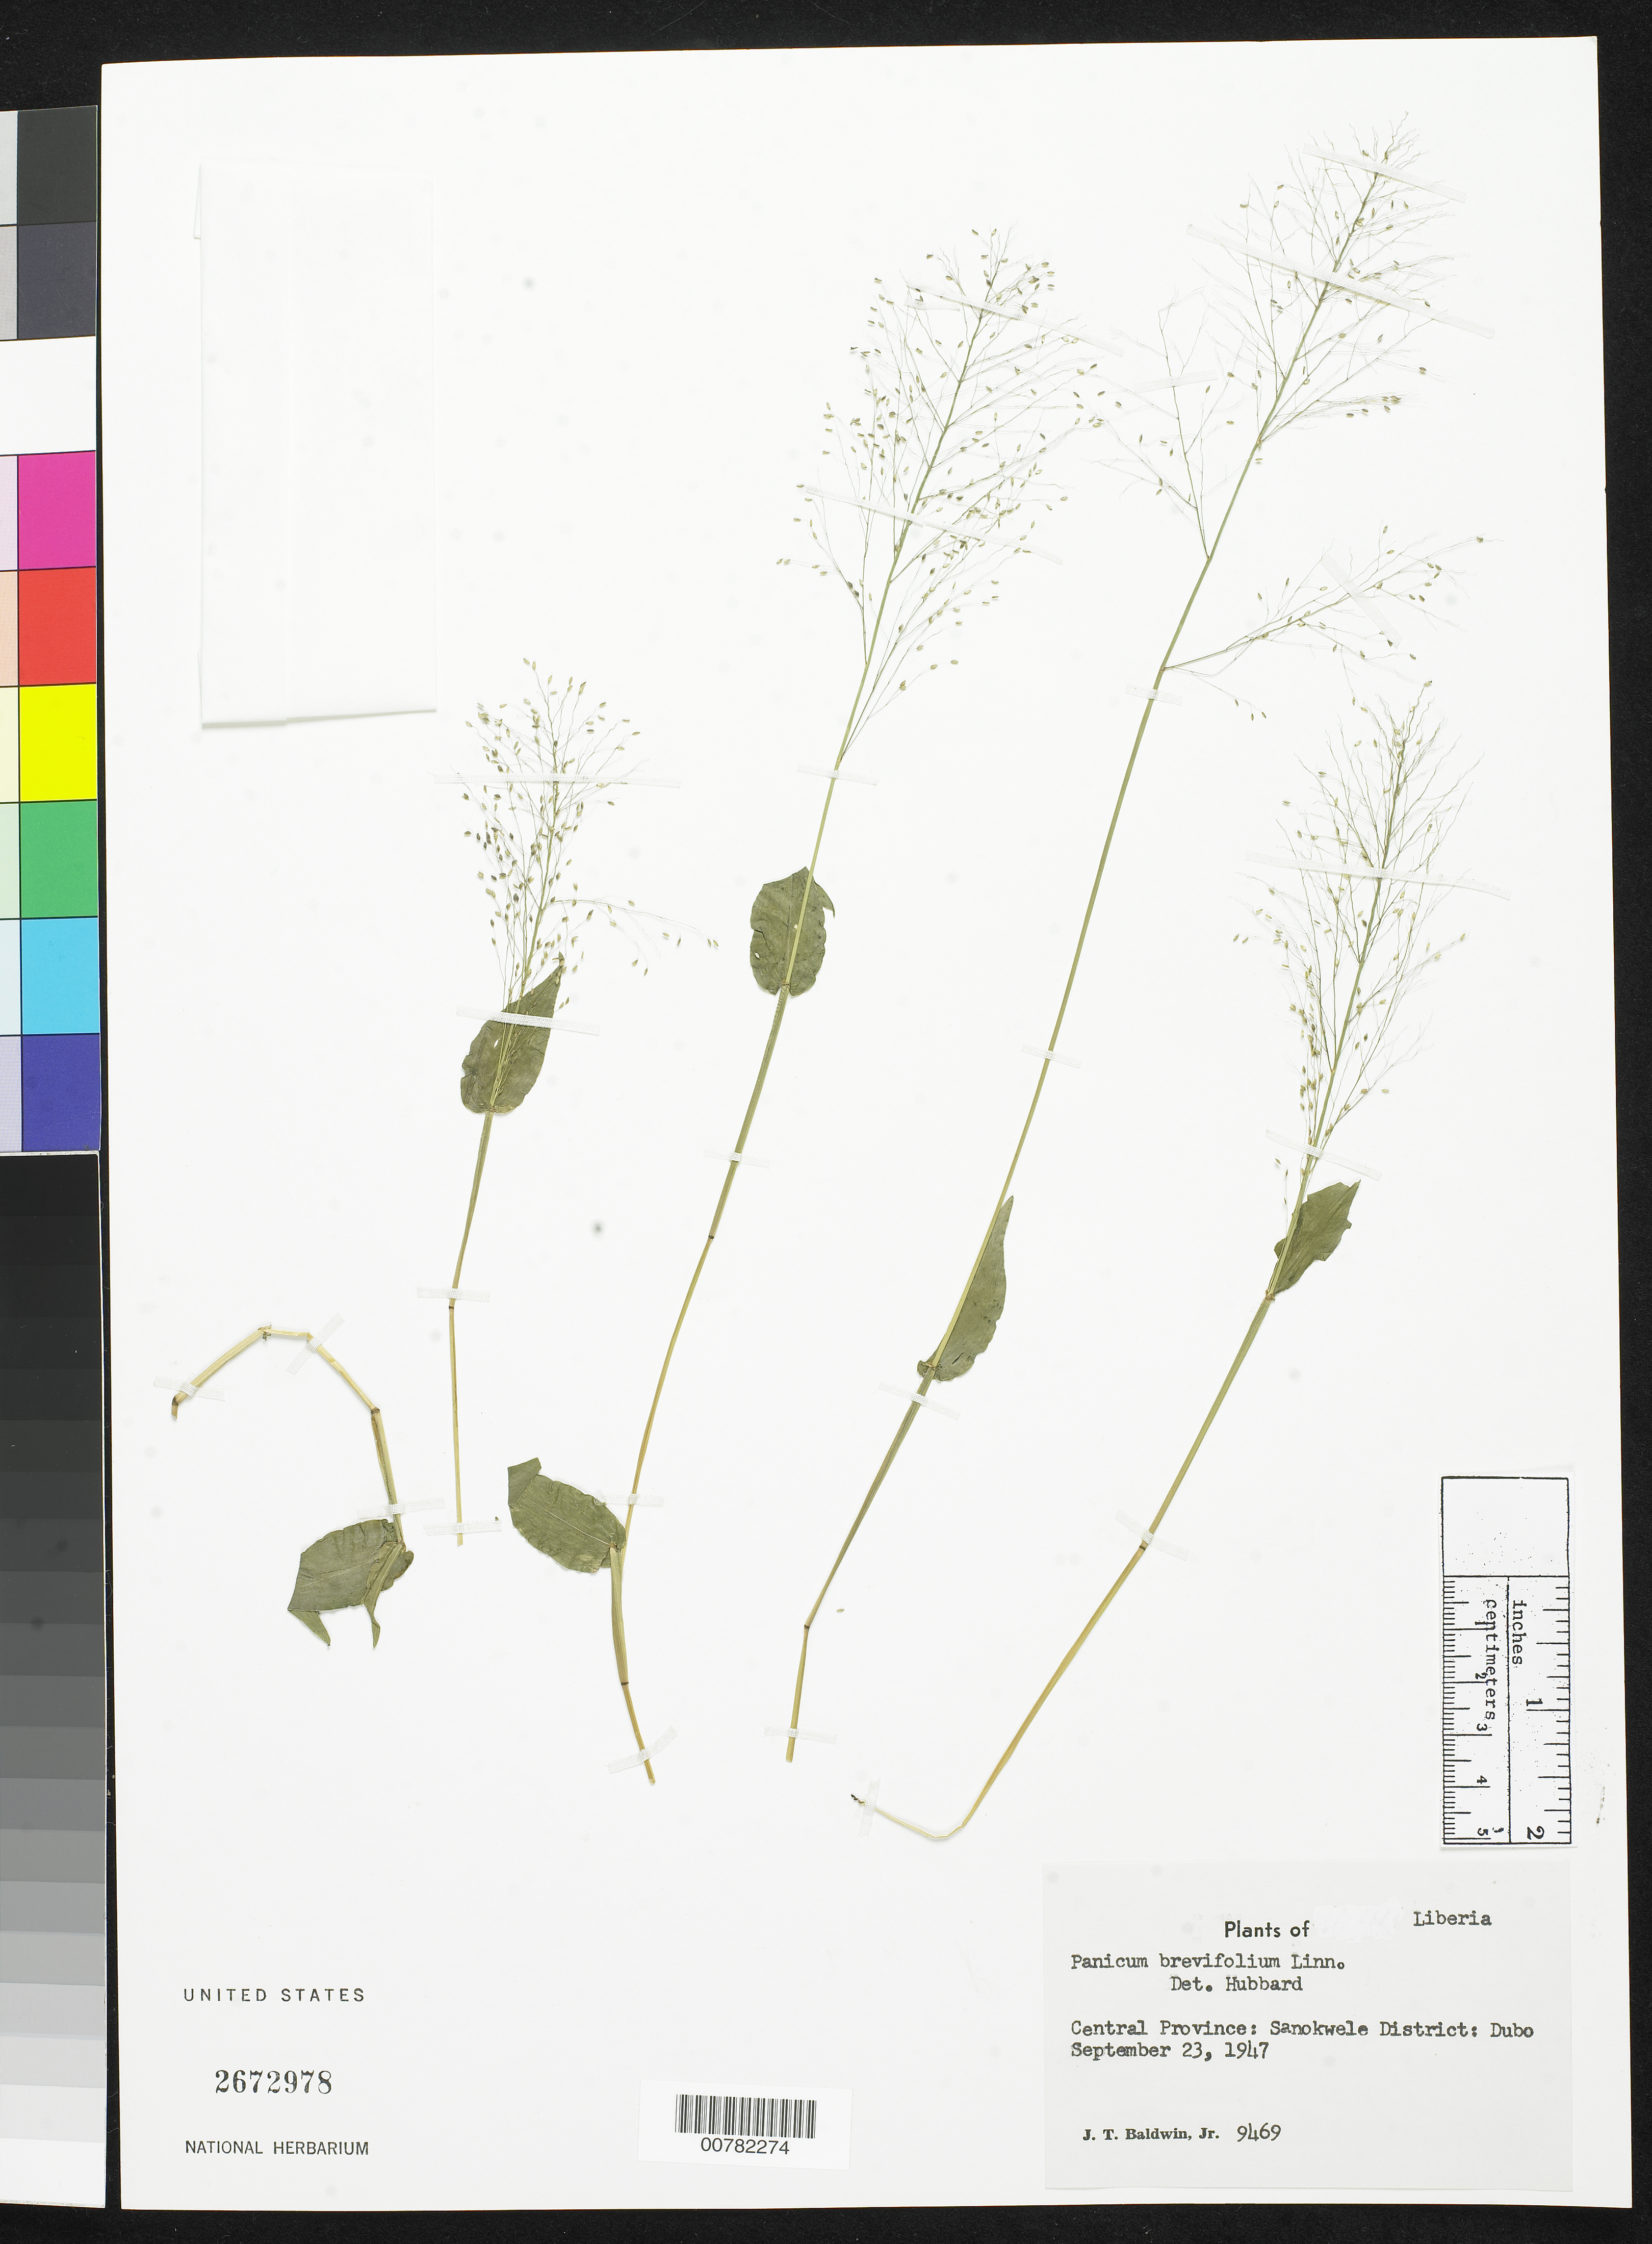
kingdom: Plantae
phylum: Tracheophyta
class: Liliopsida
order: Poales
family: Poaceae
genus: Panicum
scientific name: Panicum brevifolium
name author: L.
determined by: Hubbard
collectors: J. T. Baldwin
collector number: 9469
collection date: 1947-09-23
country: Liberia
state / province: Nimba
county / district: Sanokwele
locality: Dubo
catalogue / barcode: US 2672978